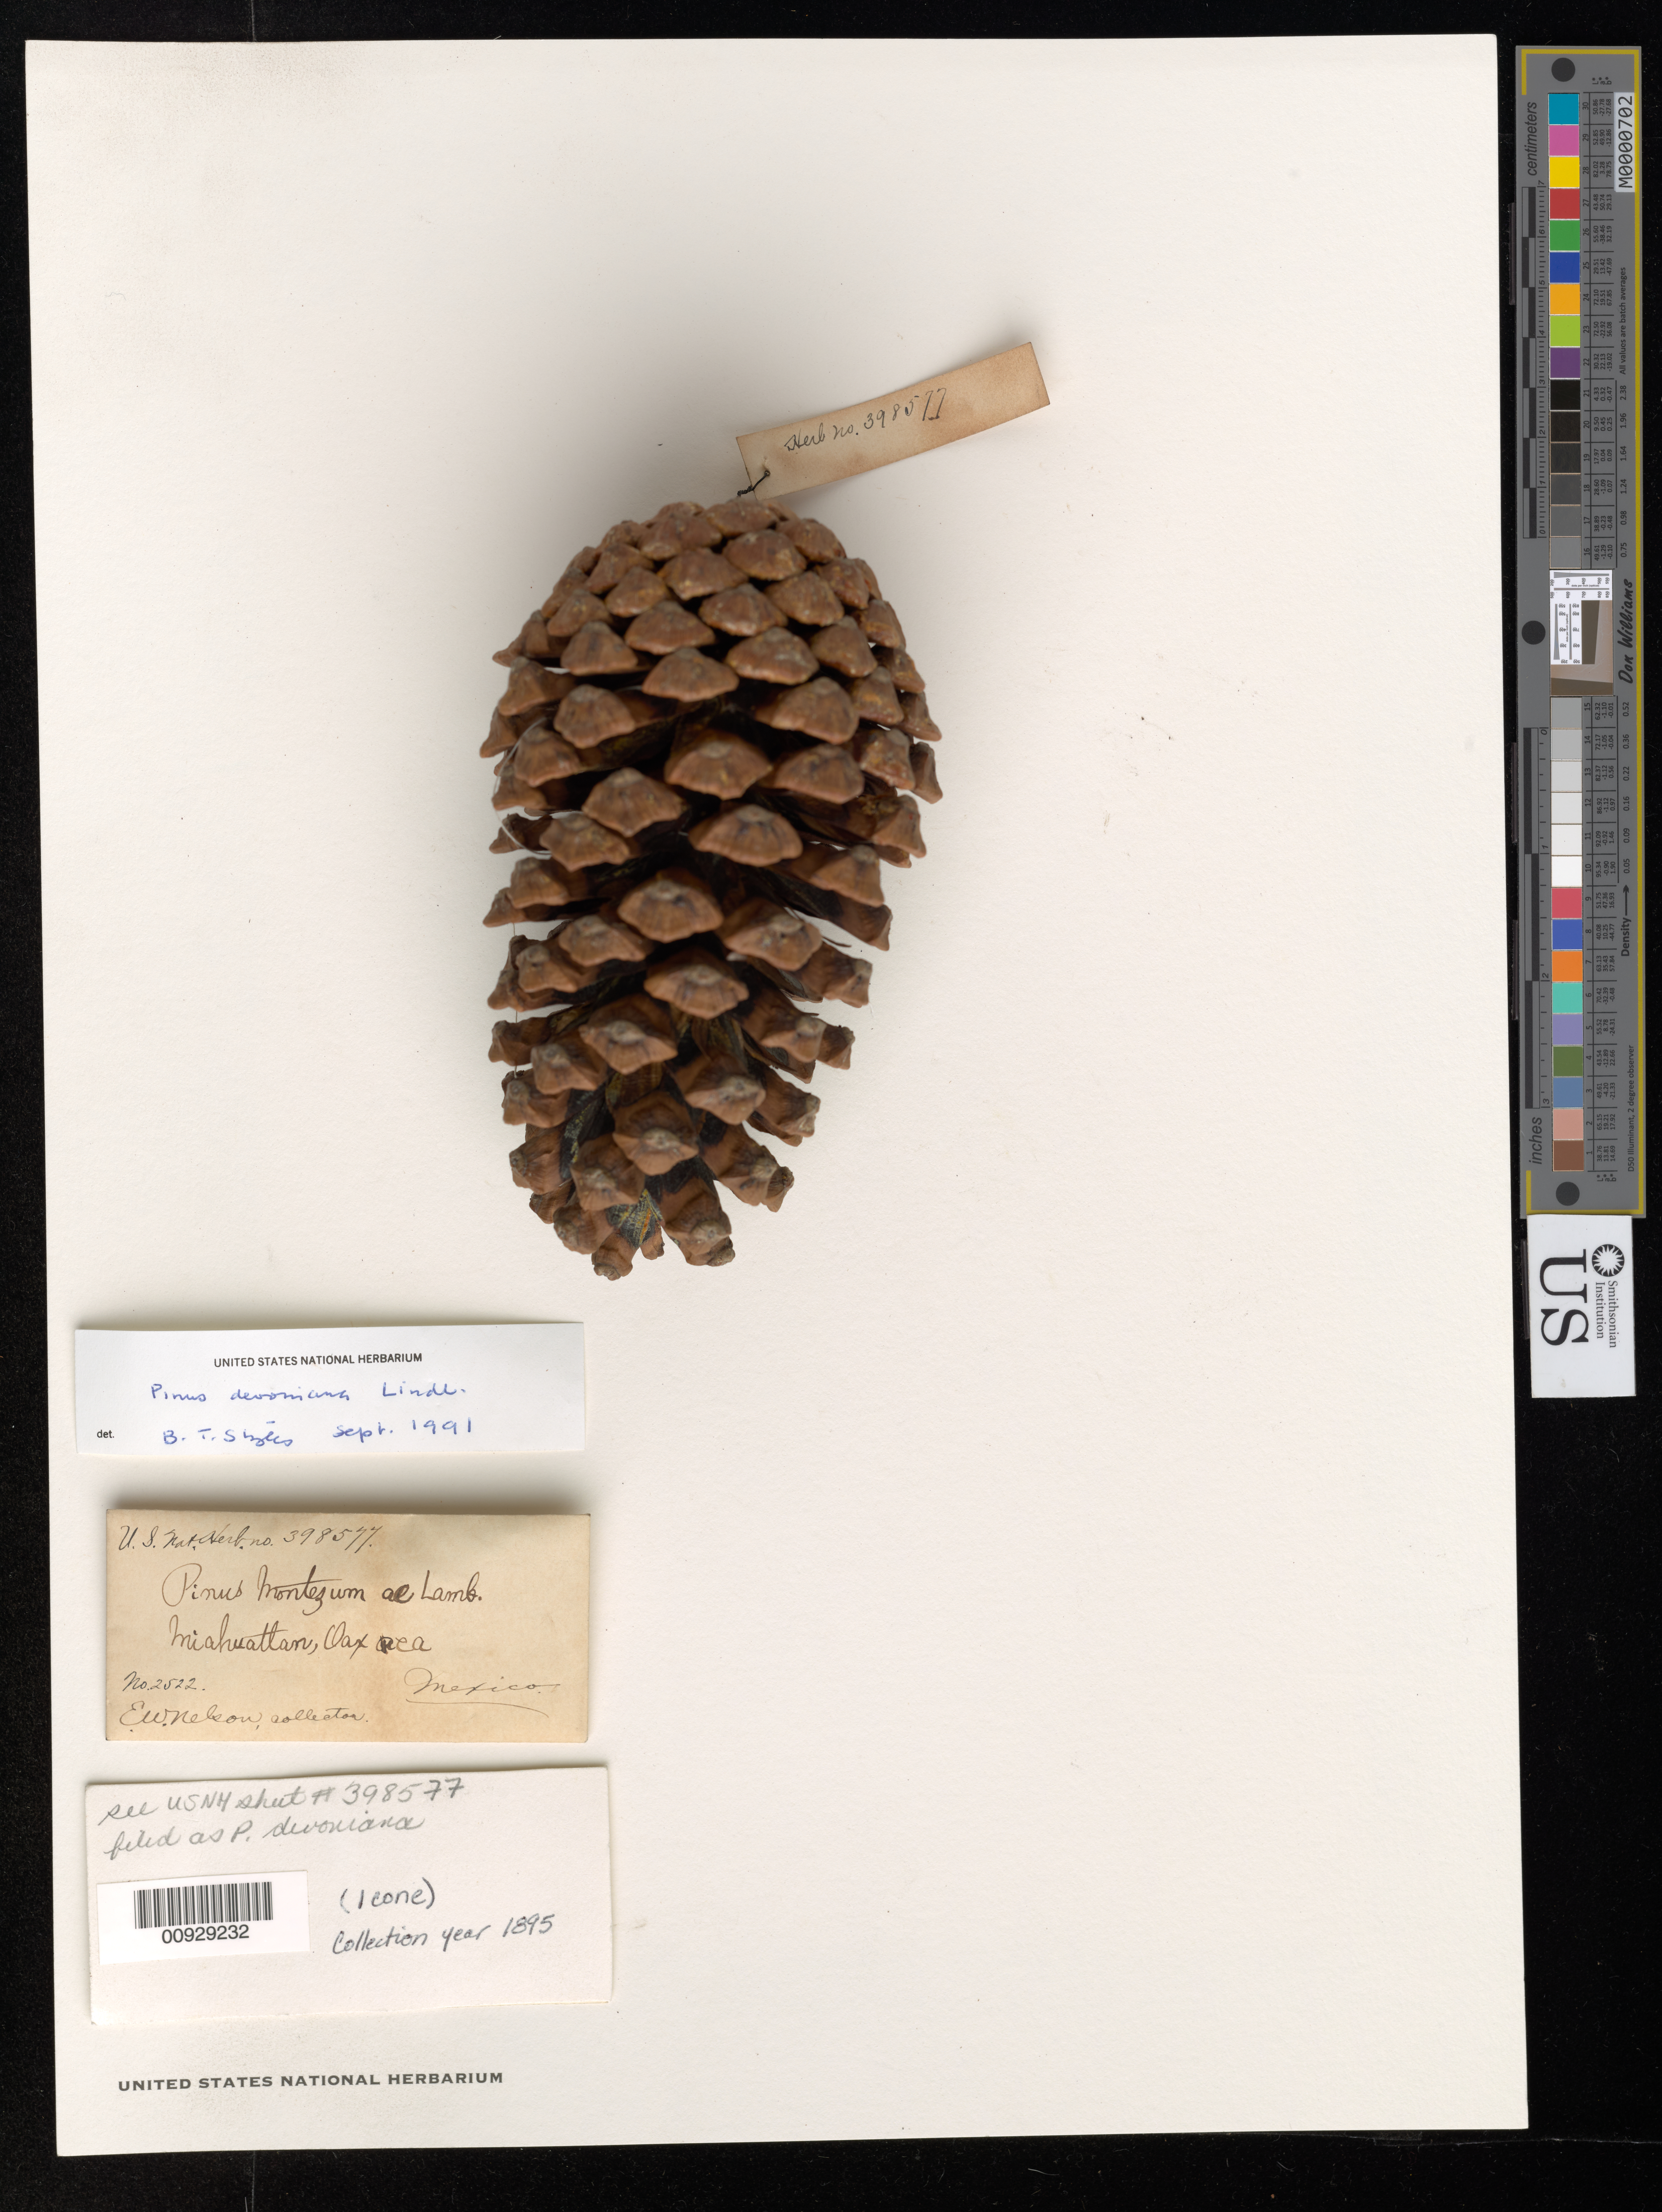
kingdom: Plantae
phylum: Tracheophyta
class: Pinopsida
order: Pinales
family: Pinaceae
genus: Pinus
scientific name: Pinus devoniana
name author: Lindl.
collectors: E. W. Nelson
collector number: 2522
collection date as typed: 1895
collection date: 1895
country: Mexico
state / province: Oaxaca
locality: Miahuatlan.